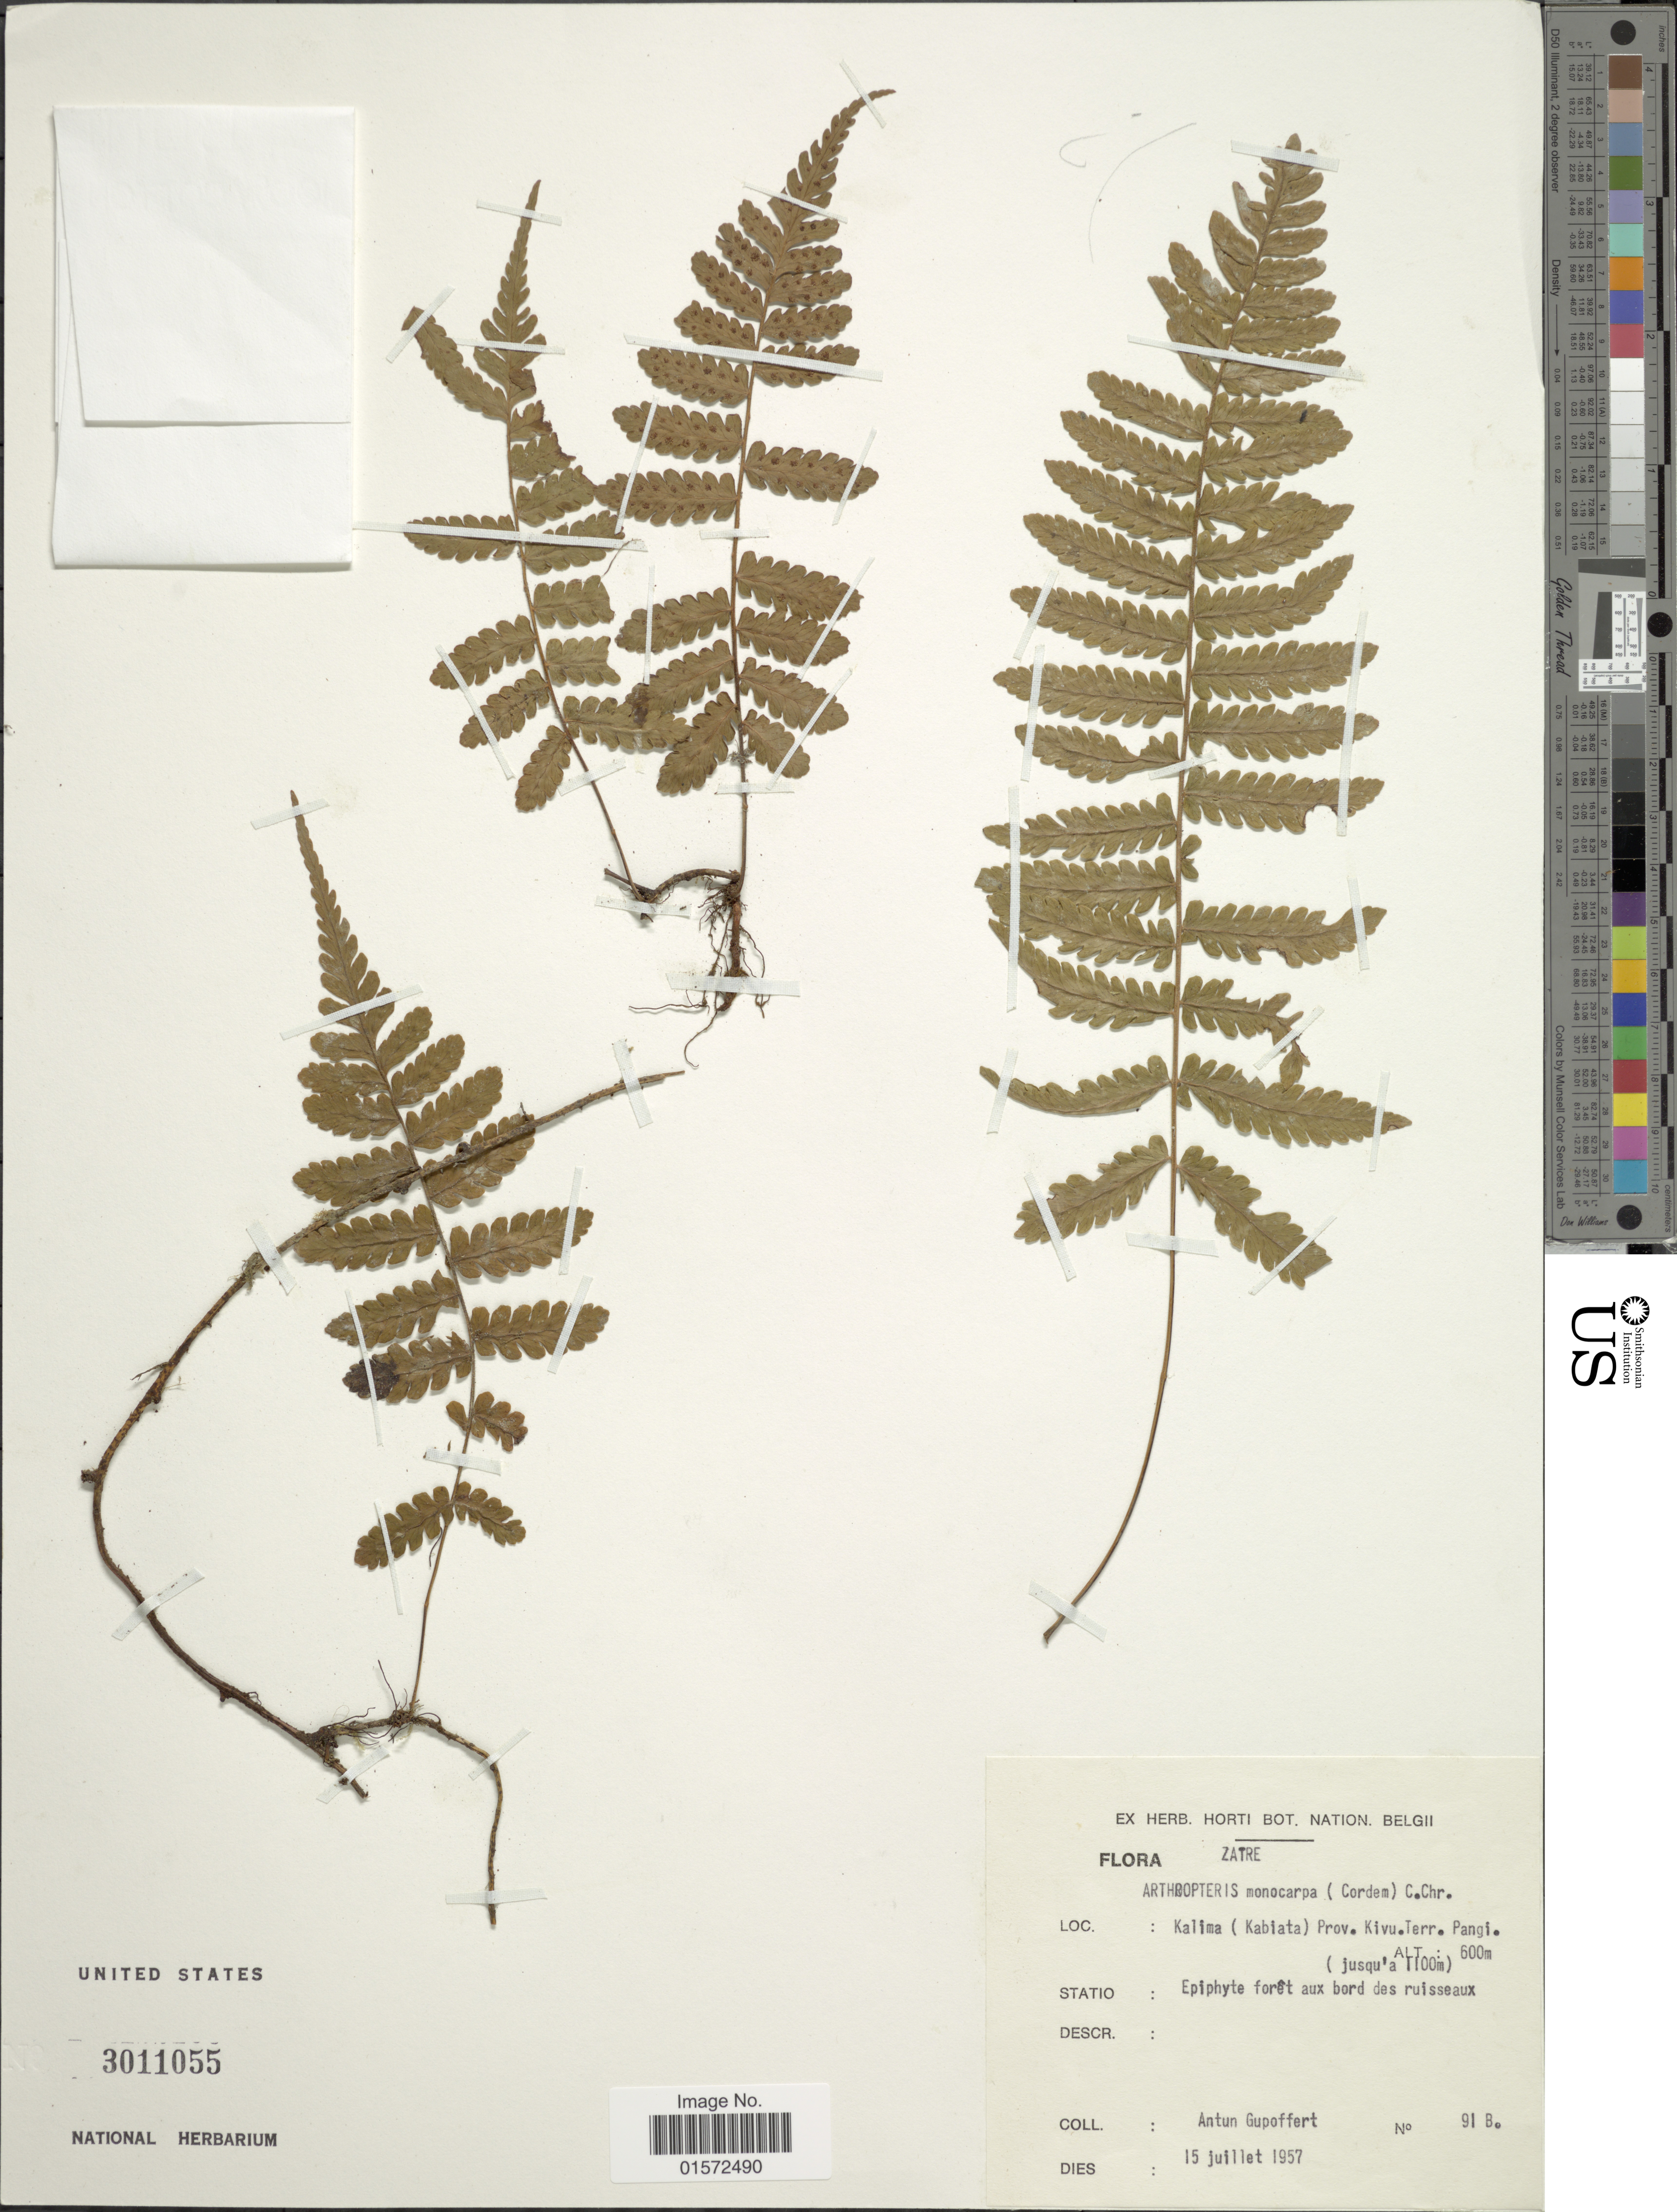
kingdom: Plantae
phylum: Tracheophyta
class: Polypodiopsida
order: Polypodiales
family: Tectariaceae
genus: Arthropteris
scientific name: Arthropteris monocarpa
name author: (Cordem.) C. Chr.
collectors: S. Antun-Gupffert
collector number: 91 B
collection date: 1957-07-15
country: Angola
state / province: Zaire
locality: Kalima (Kabiata) Prov, Kivu.Terr. Pangi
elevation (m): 600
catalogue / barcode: US 3011055